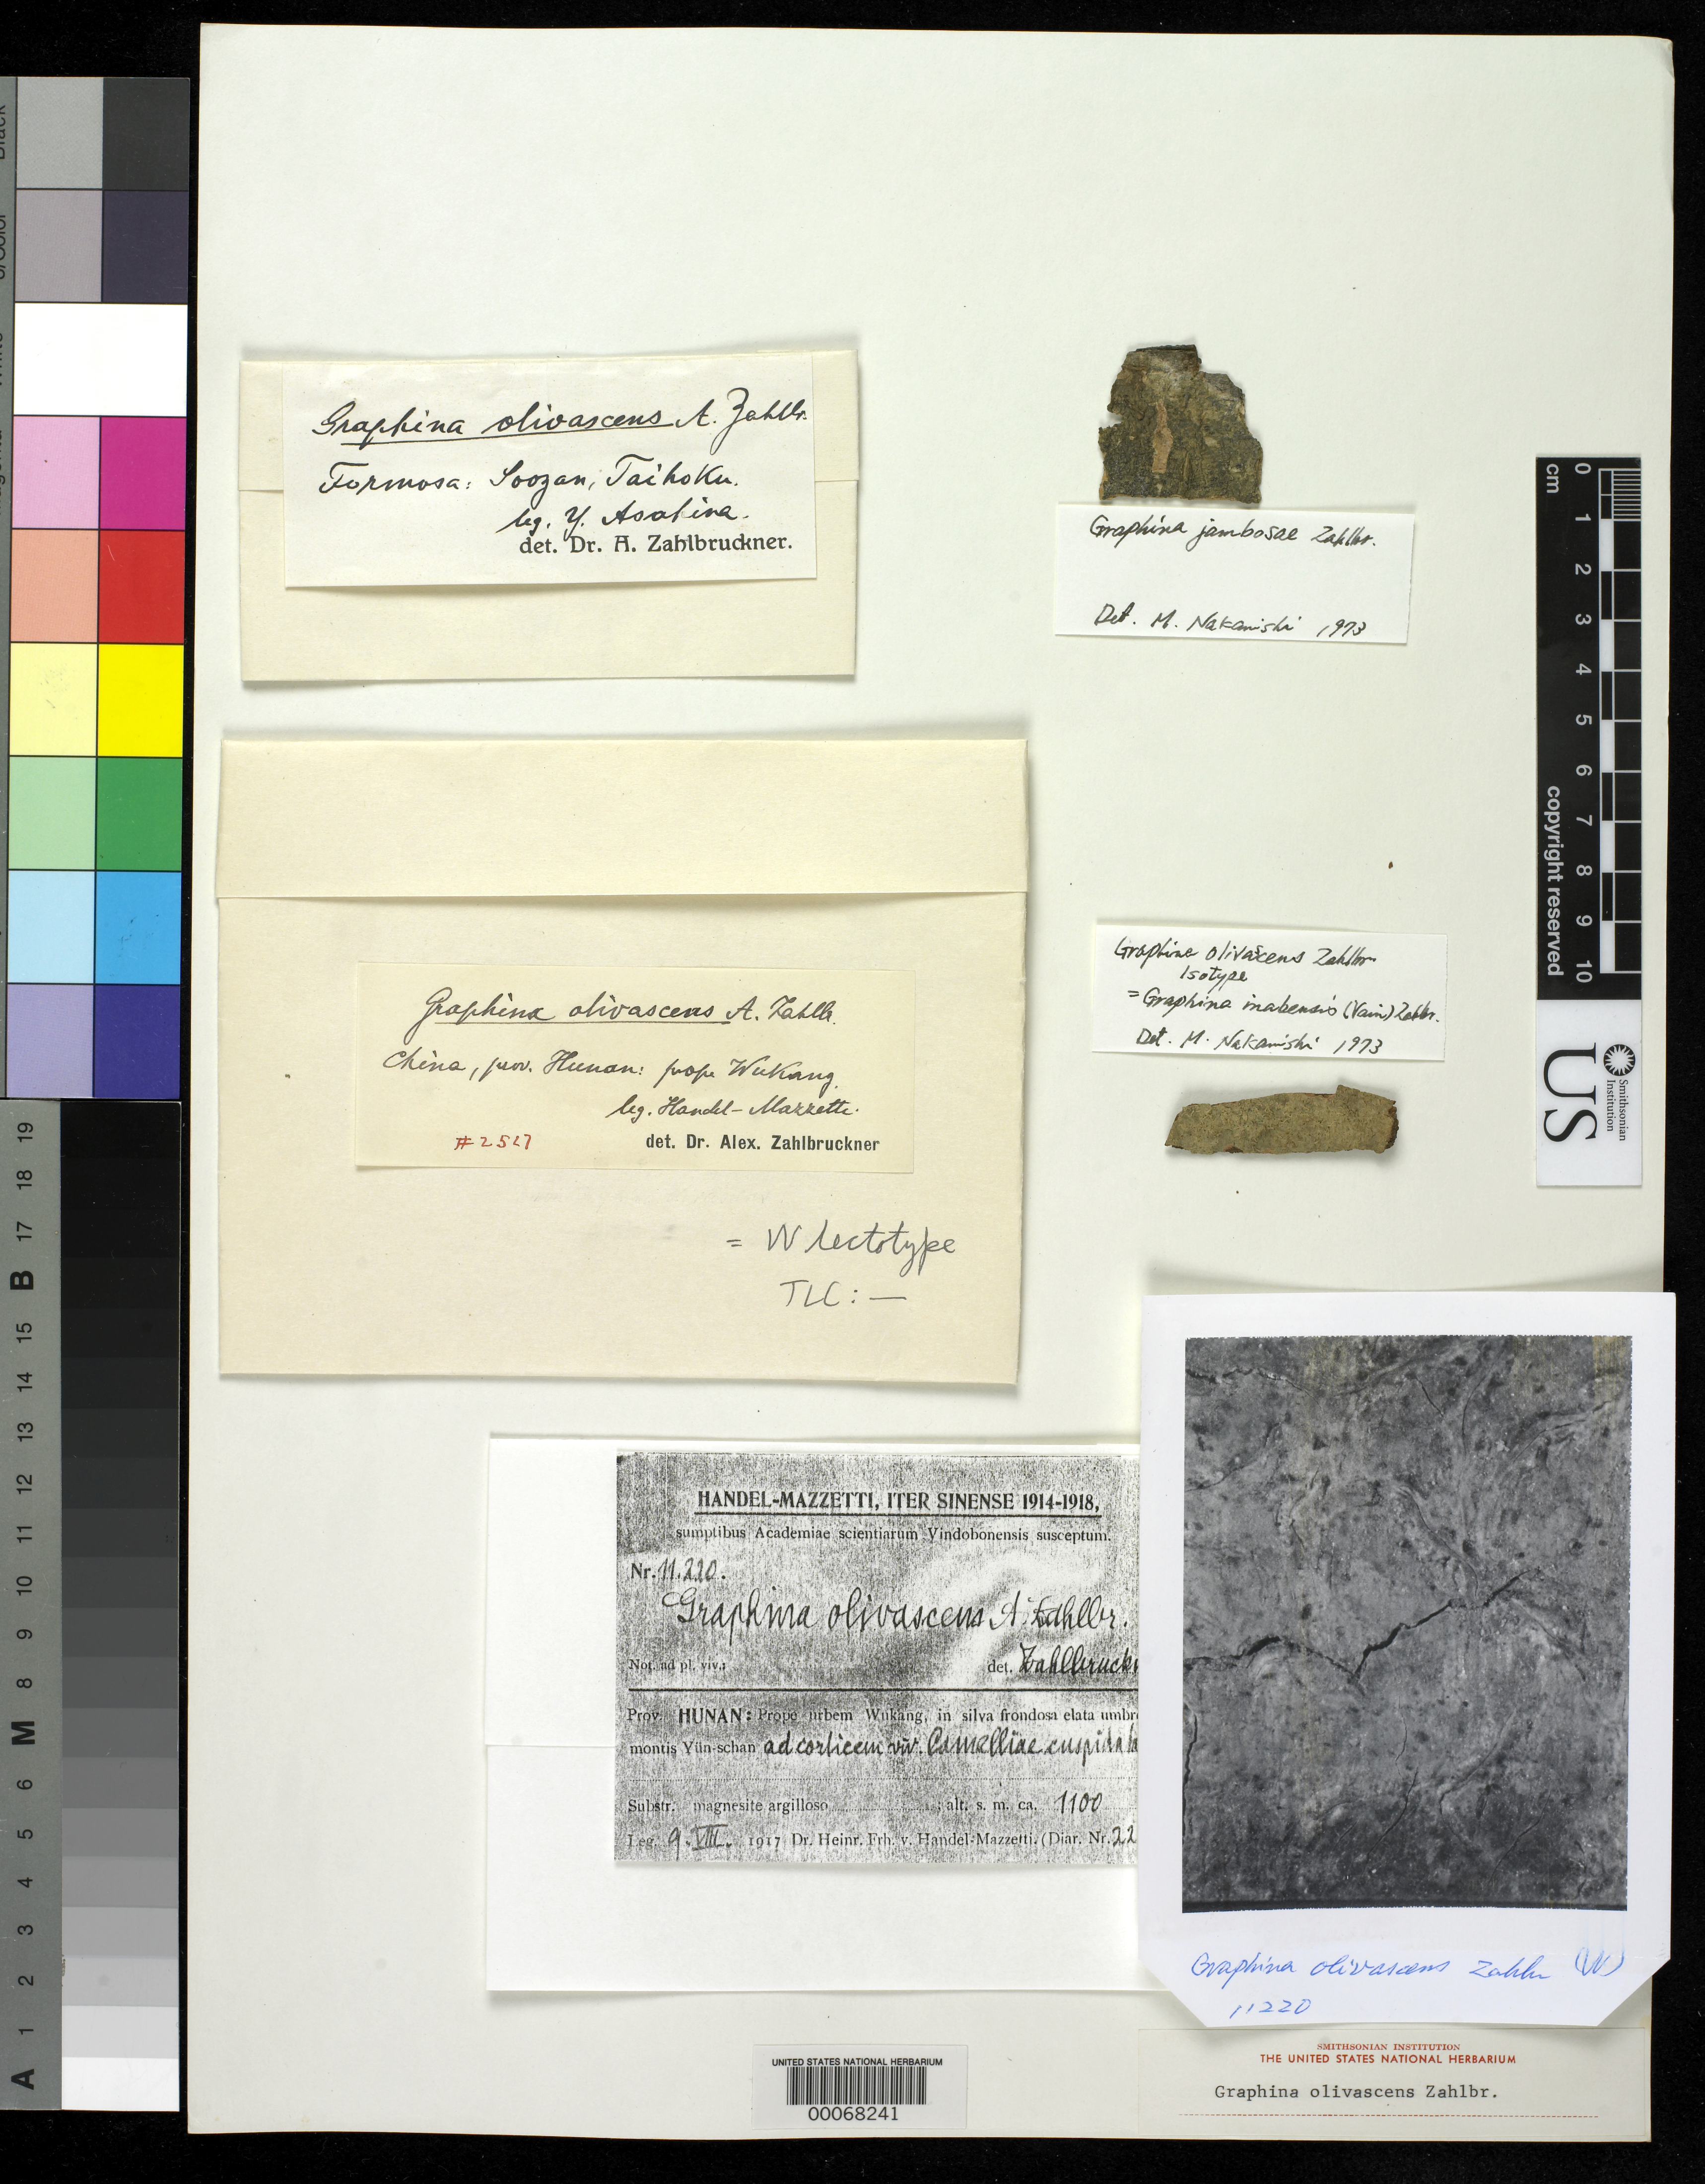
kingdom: Fungi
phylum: Ascomycota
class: Lecanoromycetes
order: Ostropales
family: Graphidaceae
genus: Graphina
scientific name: Graphina olivascens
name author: Zahlbr. in Hand.-Mazz.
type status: Isotype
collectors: H. Handel-Mazzetti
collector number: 11220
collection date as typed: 09 Aug 1917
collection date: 1917-08-09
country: China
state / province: Hunan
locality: Yun-schan near Wukang.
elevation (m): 1100